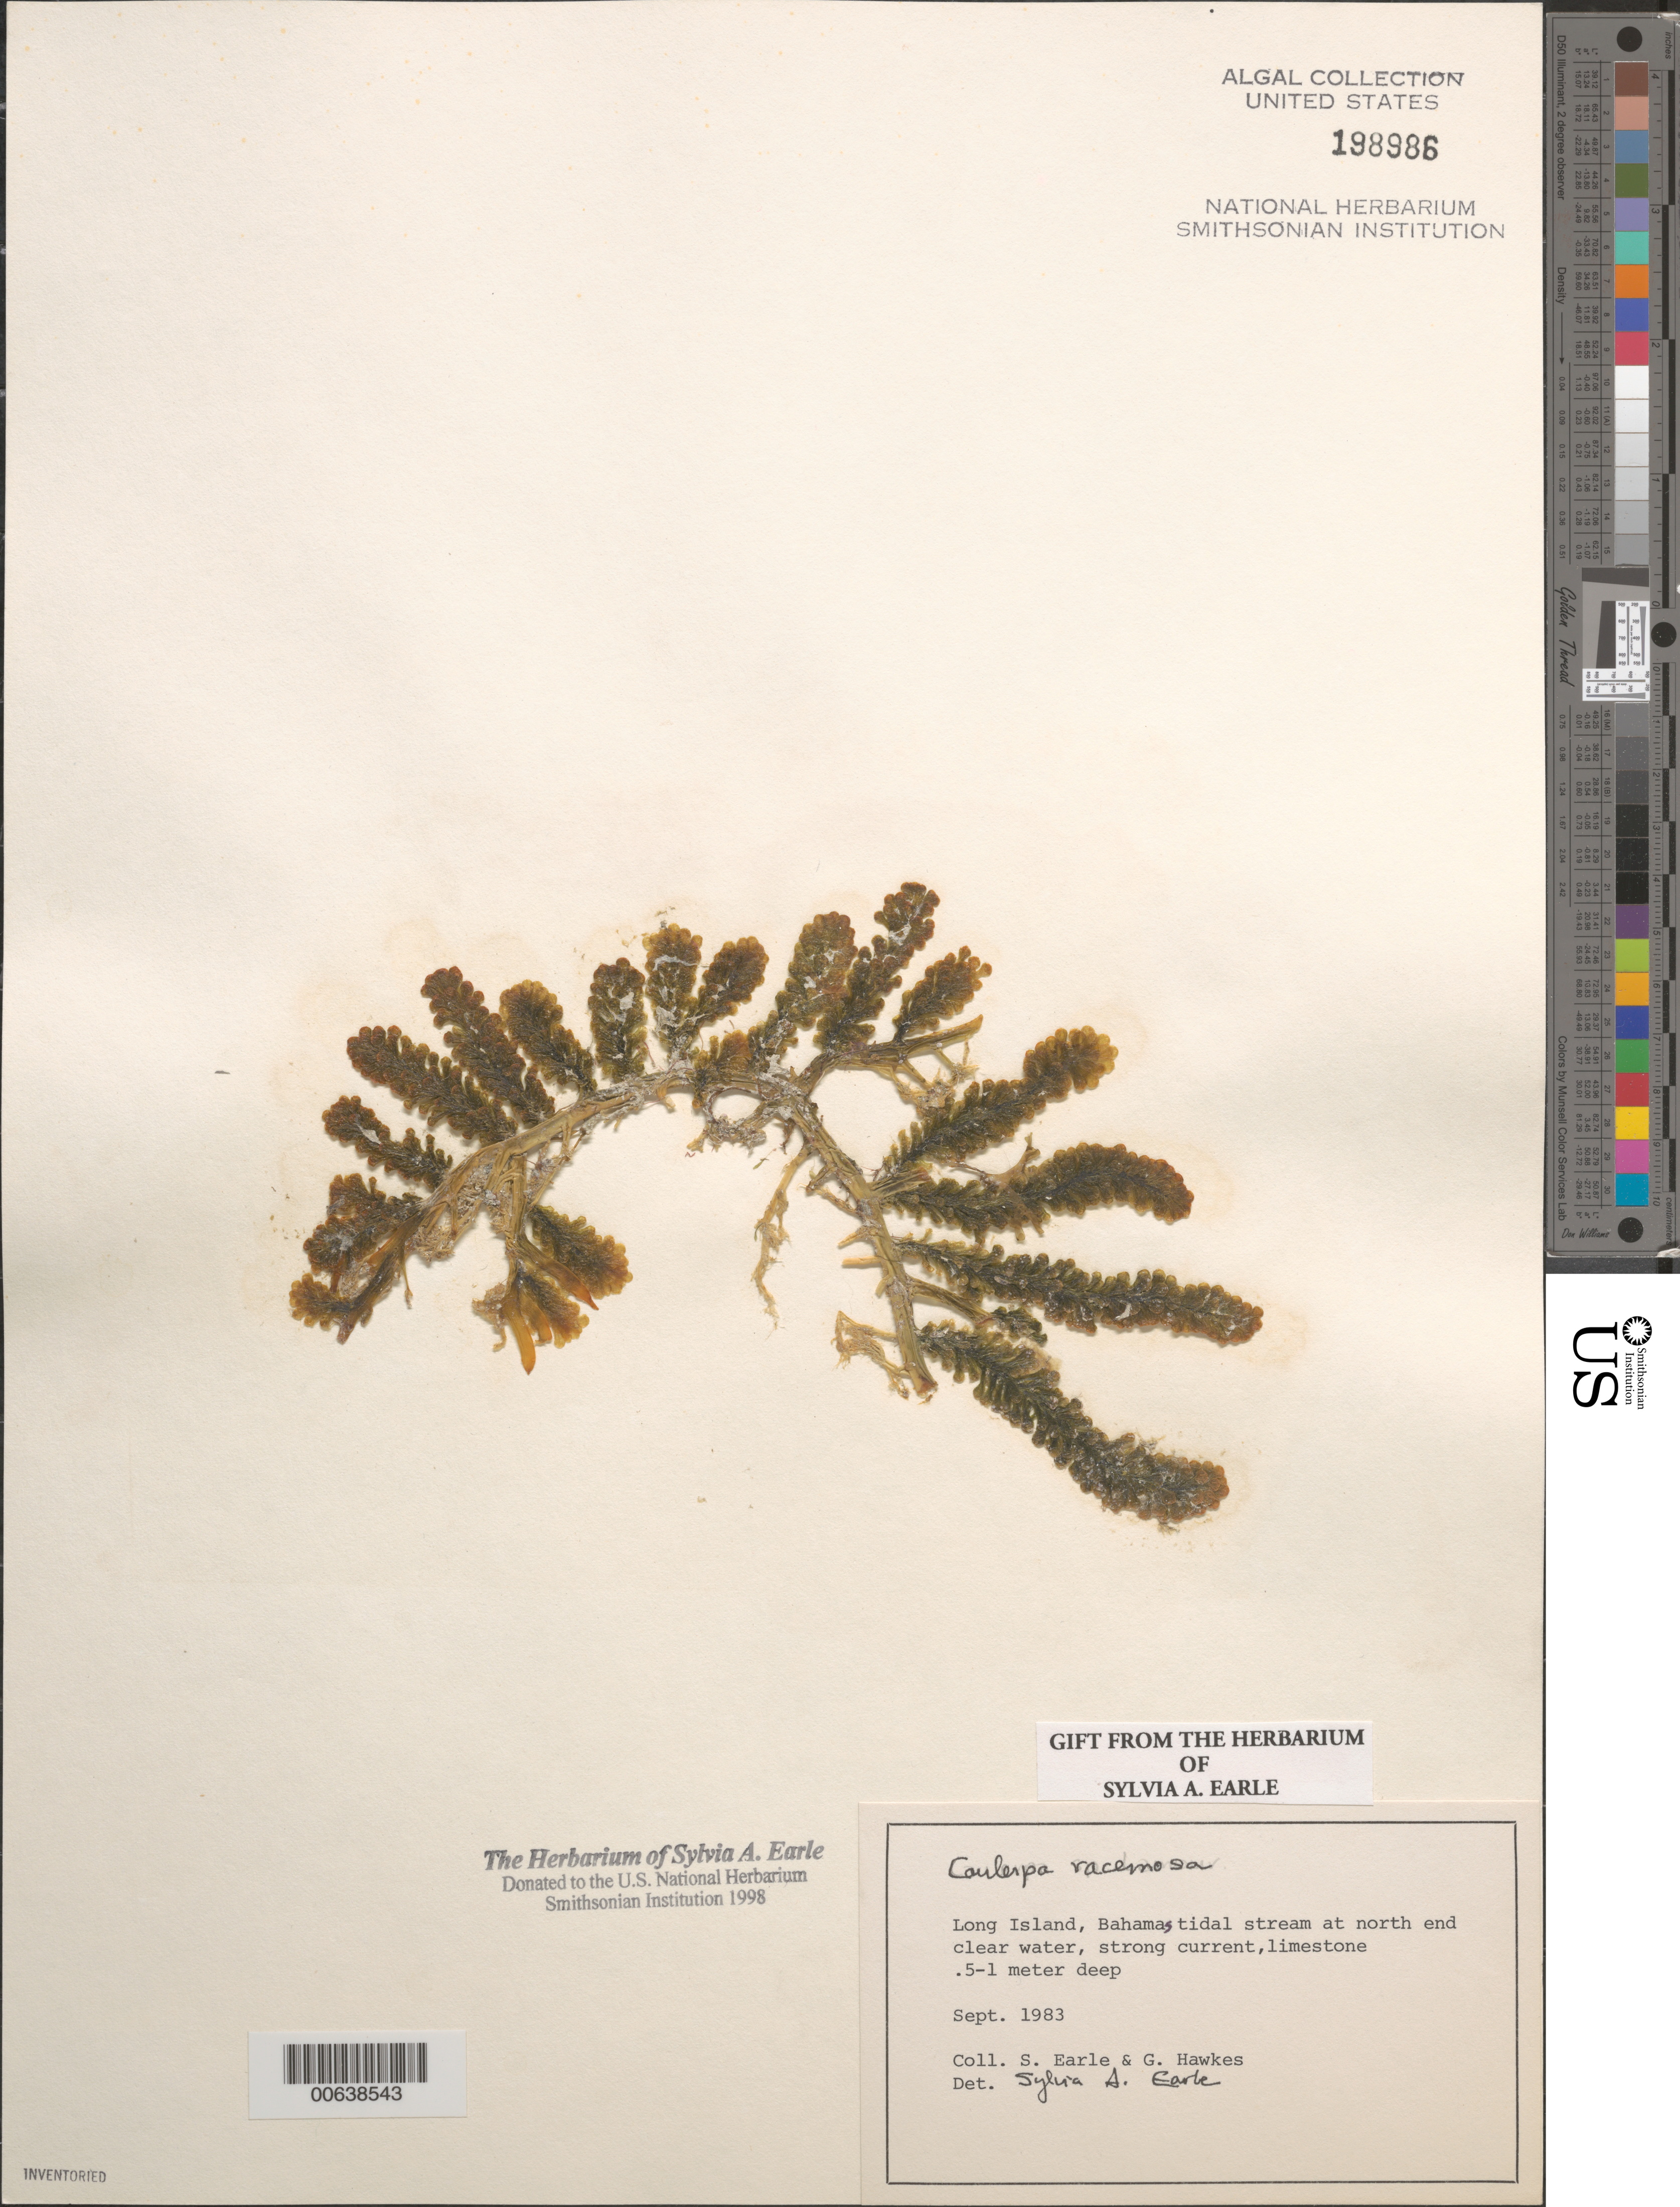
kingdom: Plantae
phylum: Chlorophyta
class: Ulvophyceae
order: Bryopsidales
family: Caulerpaceae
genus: Caulerpa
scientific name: Caulerpa racemosa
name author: (Forssk.) J. Agardh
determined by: Earle, S. A.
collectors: S. A. Earle & G. Hawkes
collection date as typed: Sep 1983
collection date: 1983-09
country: Bahamas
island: Long Island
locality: North end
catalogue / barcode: US 198986